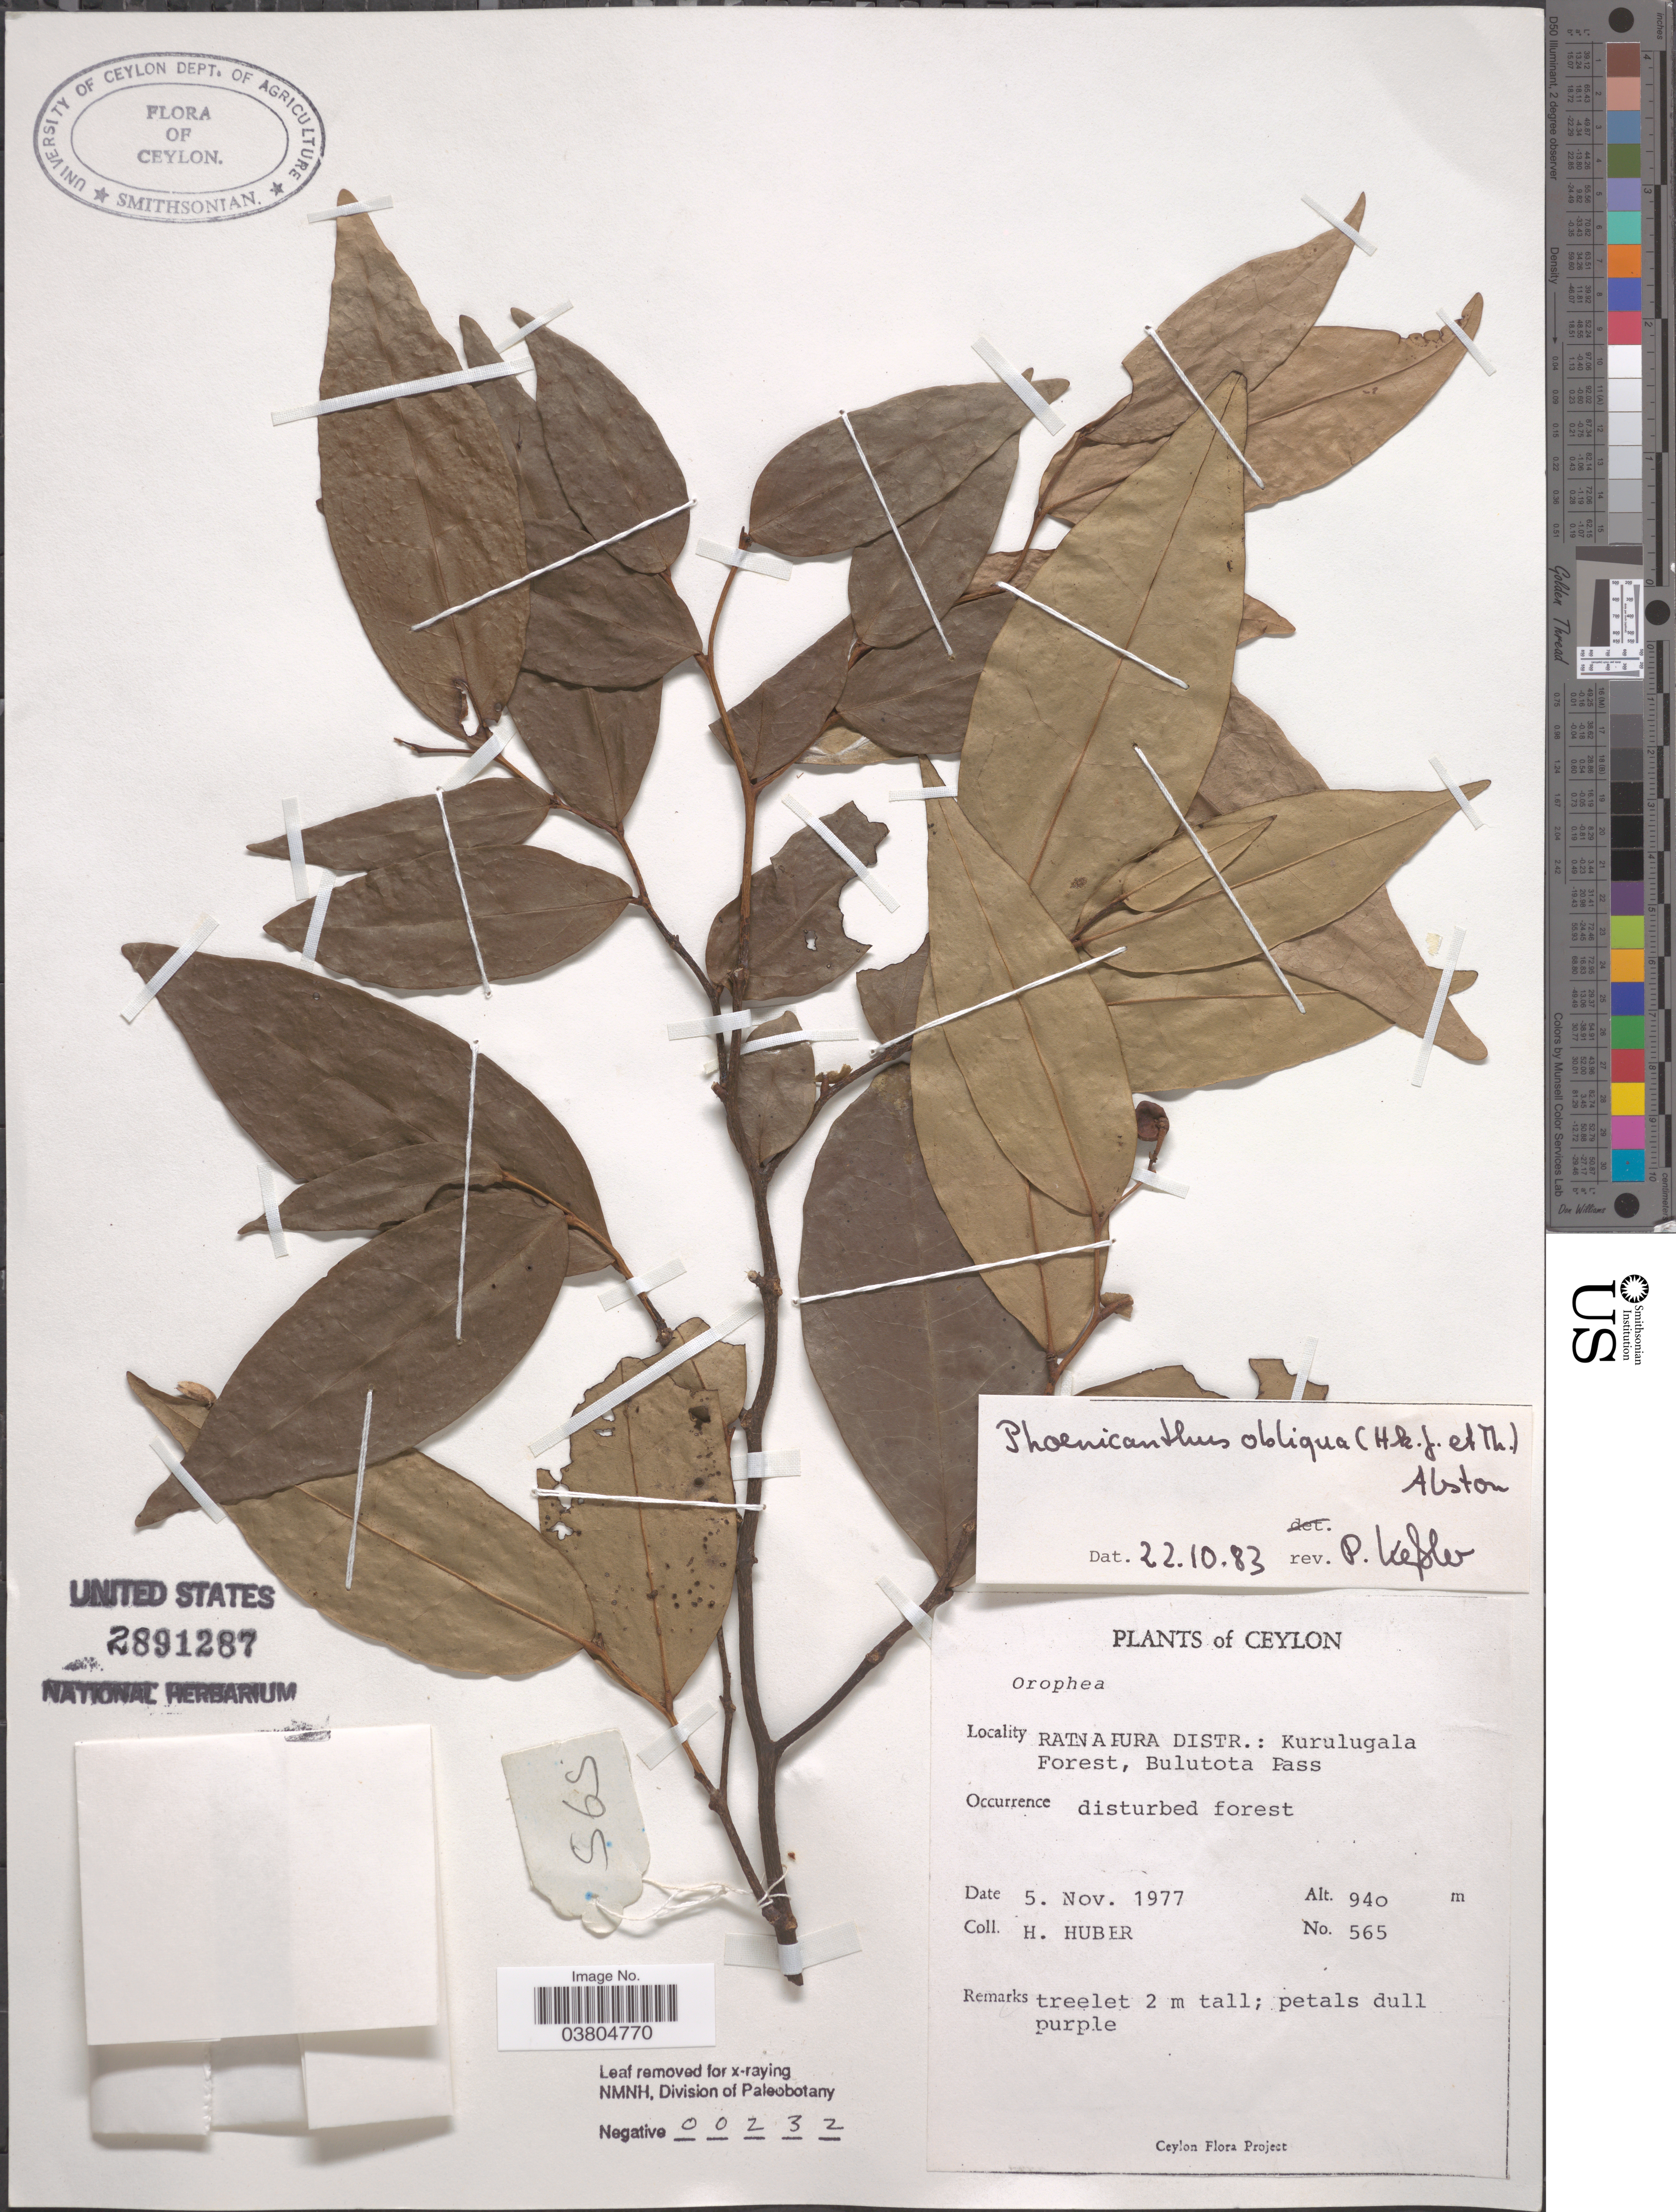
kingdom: Plantae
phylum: Tracheophyta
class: Magnoliopsida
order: Magnoliales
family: Annonaceae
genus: Phoenicanthus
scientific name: Phoenicanthus obliquus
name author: (Hook. f. & Thomson) Alston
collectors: H. Huber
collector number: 565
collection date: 1977-11-05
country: Sri Lanka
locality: Ceylon. Ratnapura Distr.: Kurulugala Forest, Bulutota Pass.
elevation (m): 940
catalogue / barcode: US 2891287